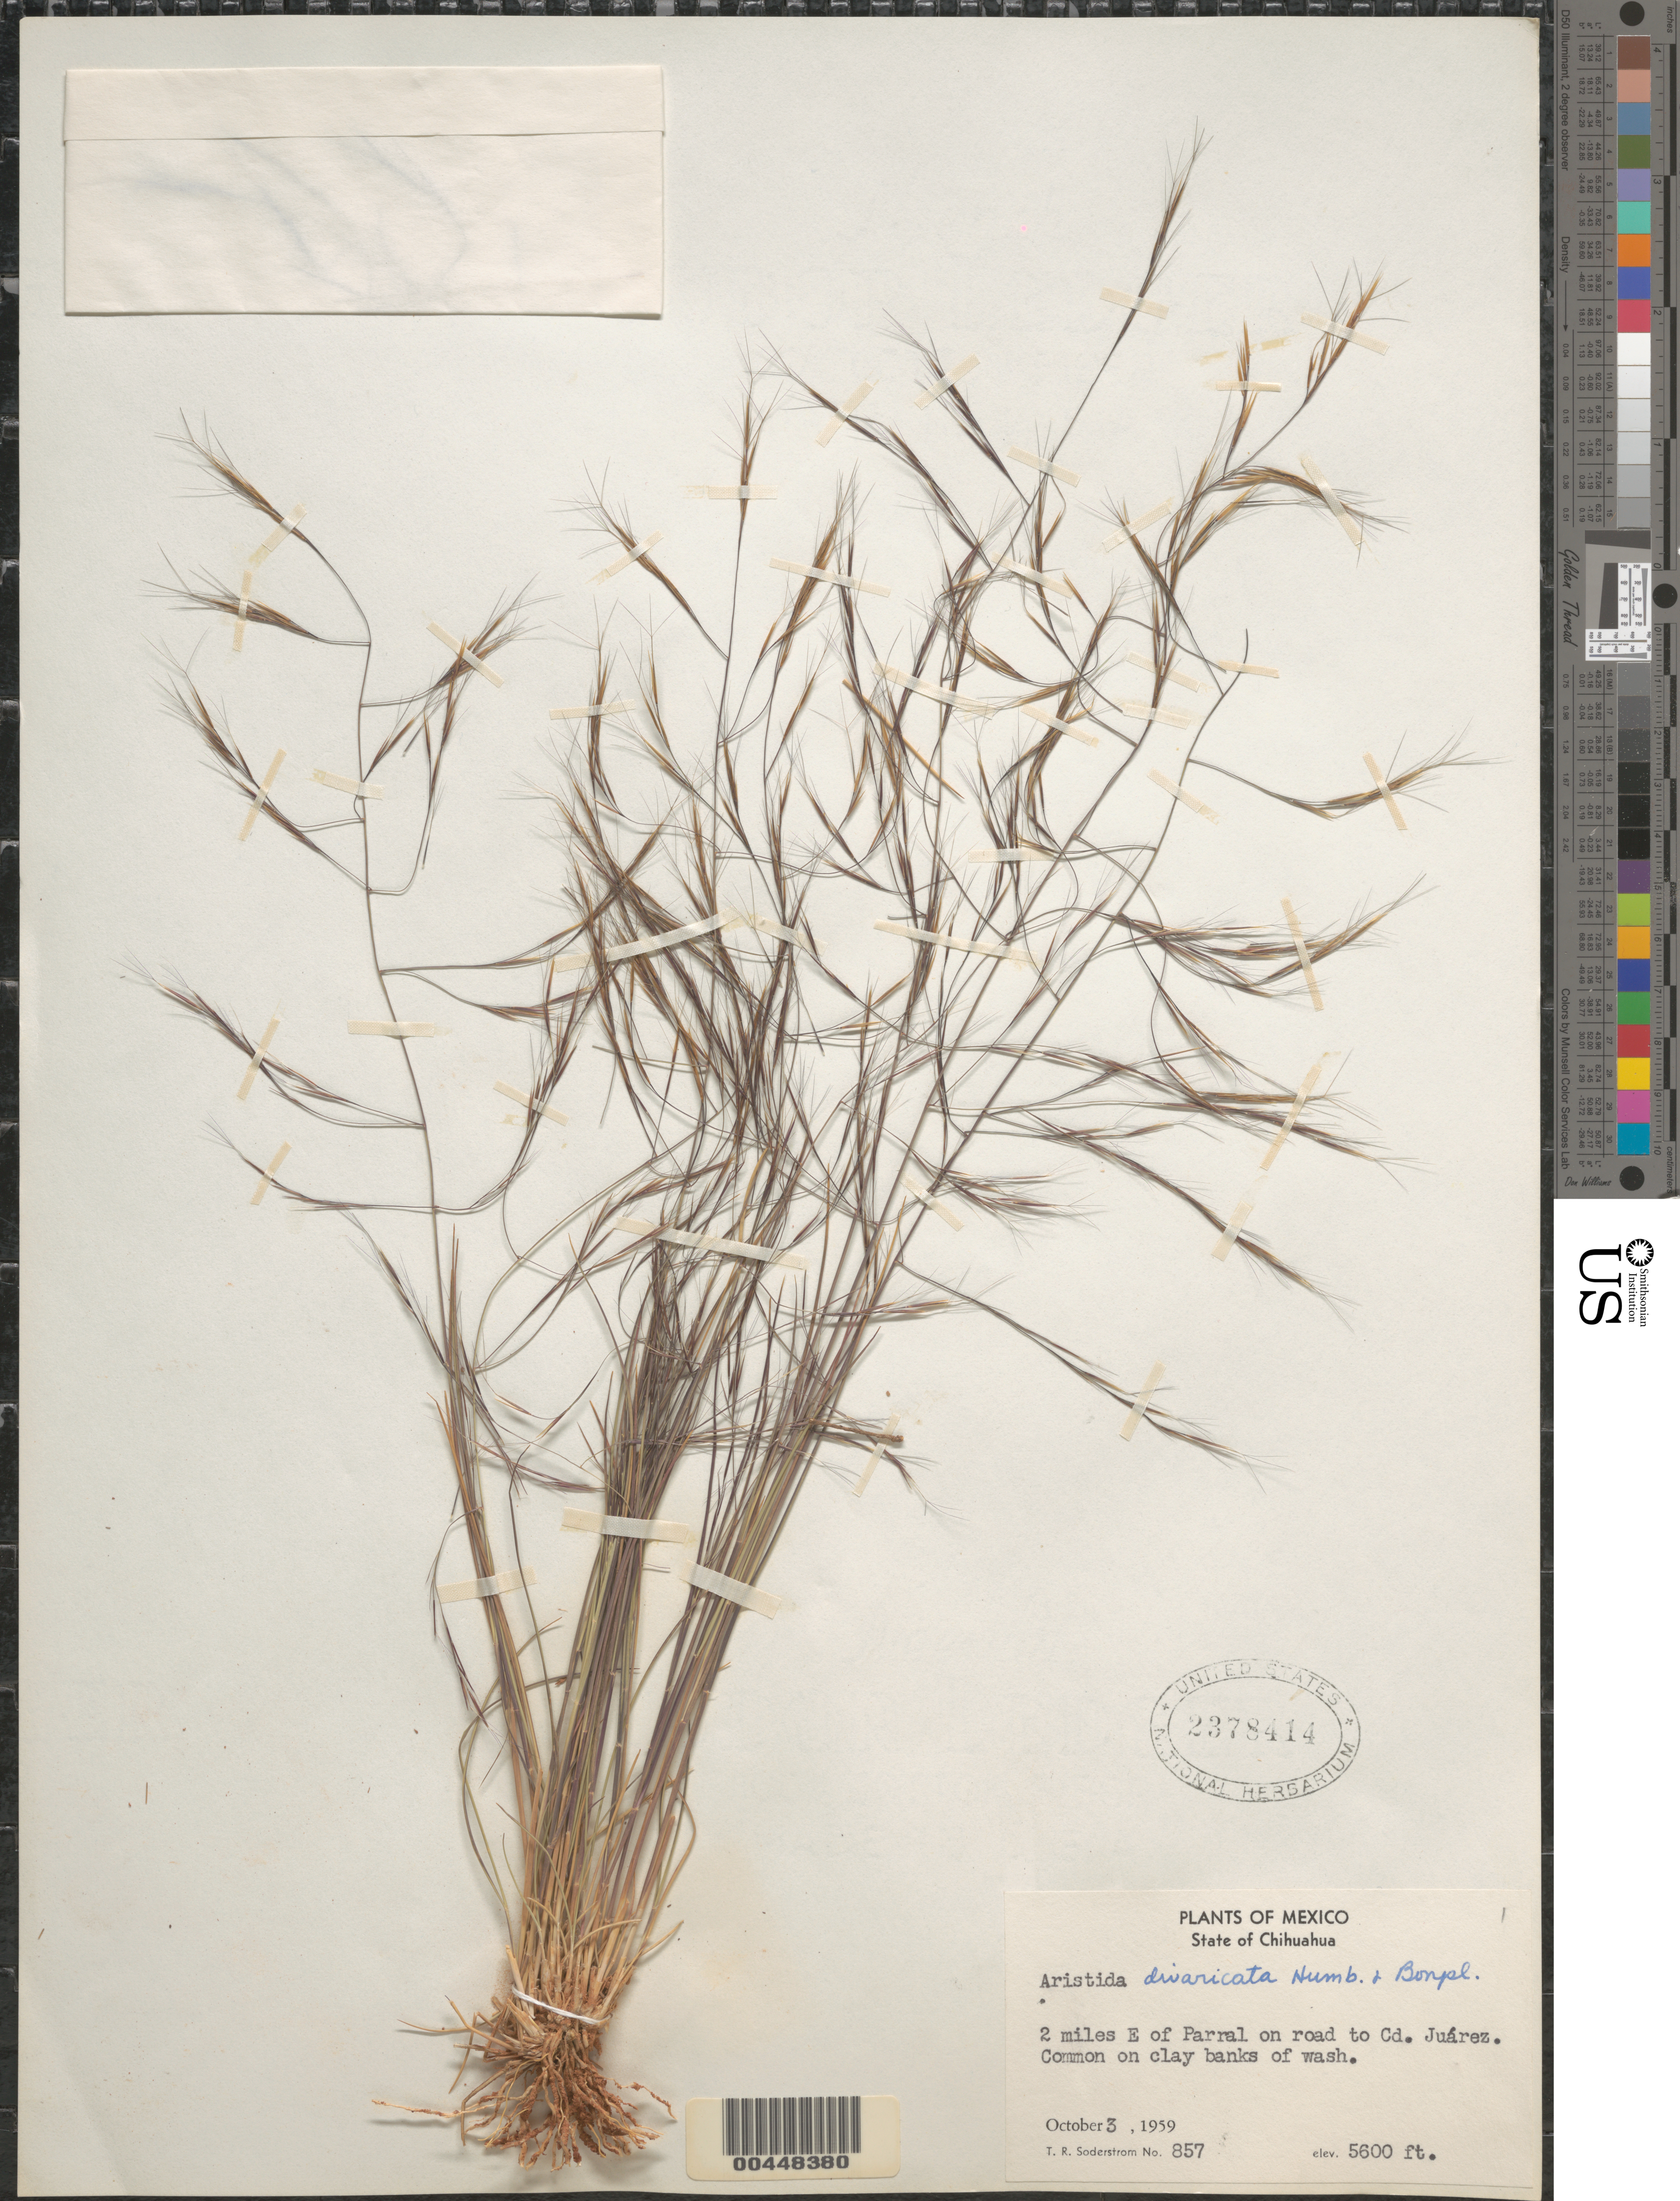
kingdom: Plantae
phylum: Tracheophyta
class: Liliopsida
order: Poales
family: Poaceae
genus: Aristida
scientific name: Aristida divaricata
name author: Humb. & Bonpl. ex Willd.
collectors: T. R. Soderstrom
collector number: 857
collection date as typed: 3 Oct 1959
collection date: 1959-10-03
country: Mexico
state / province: Chihuahua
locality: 2 mi E of Parral on road to Cd. Juárez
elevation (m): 1707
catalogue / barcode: US 2378414